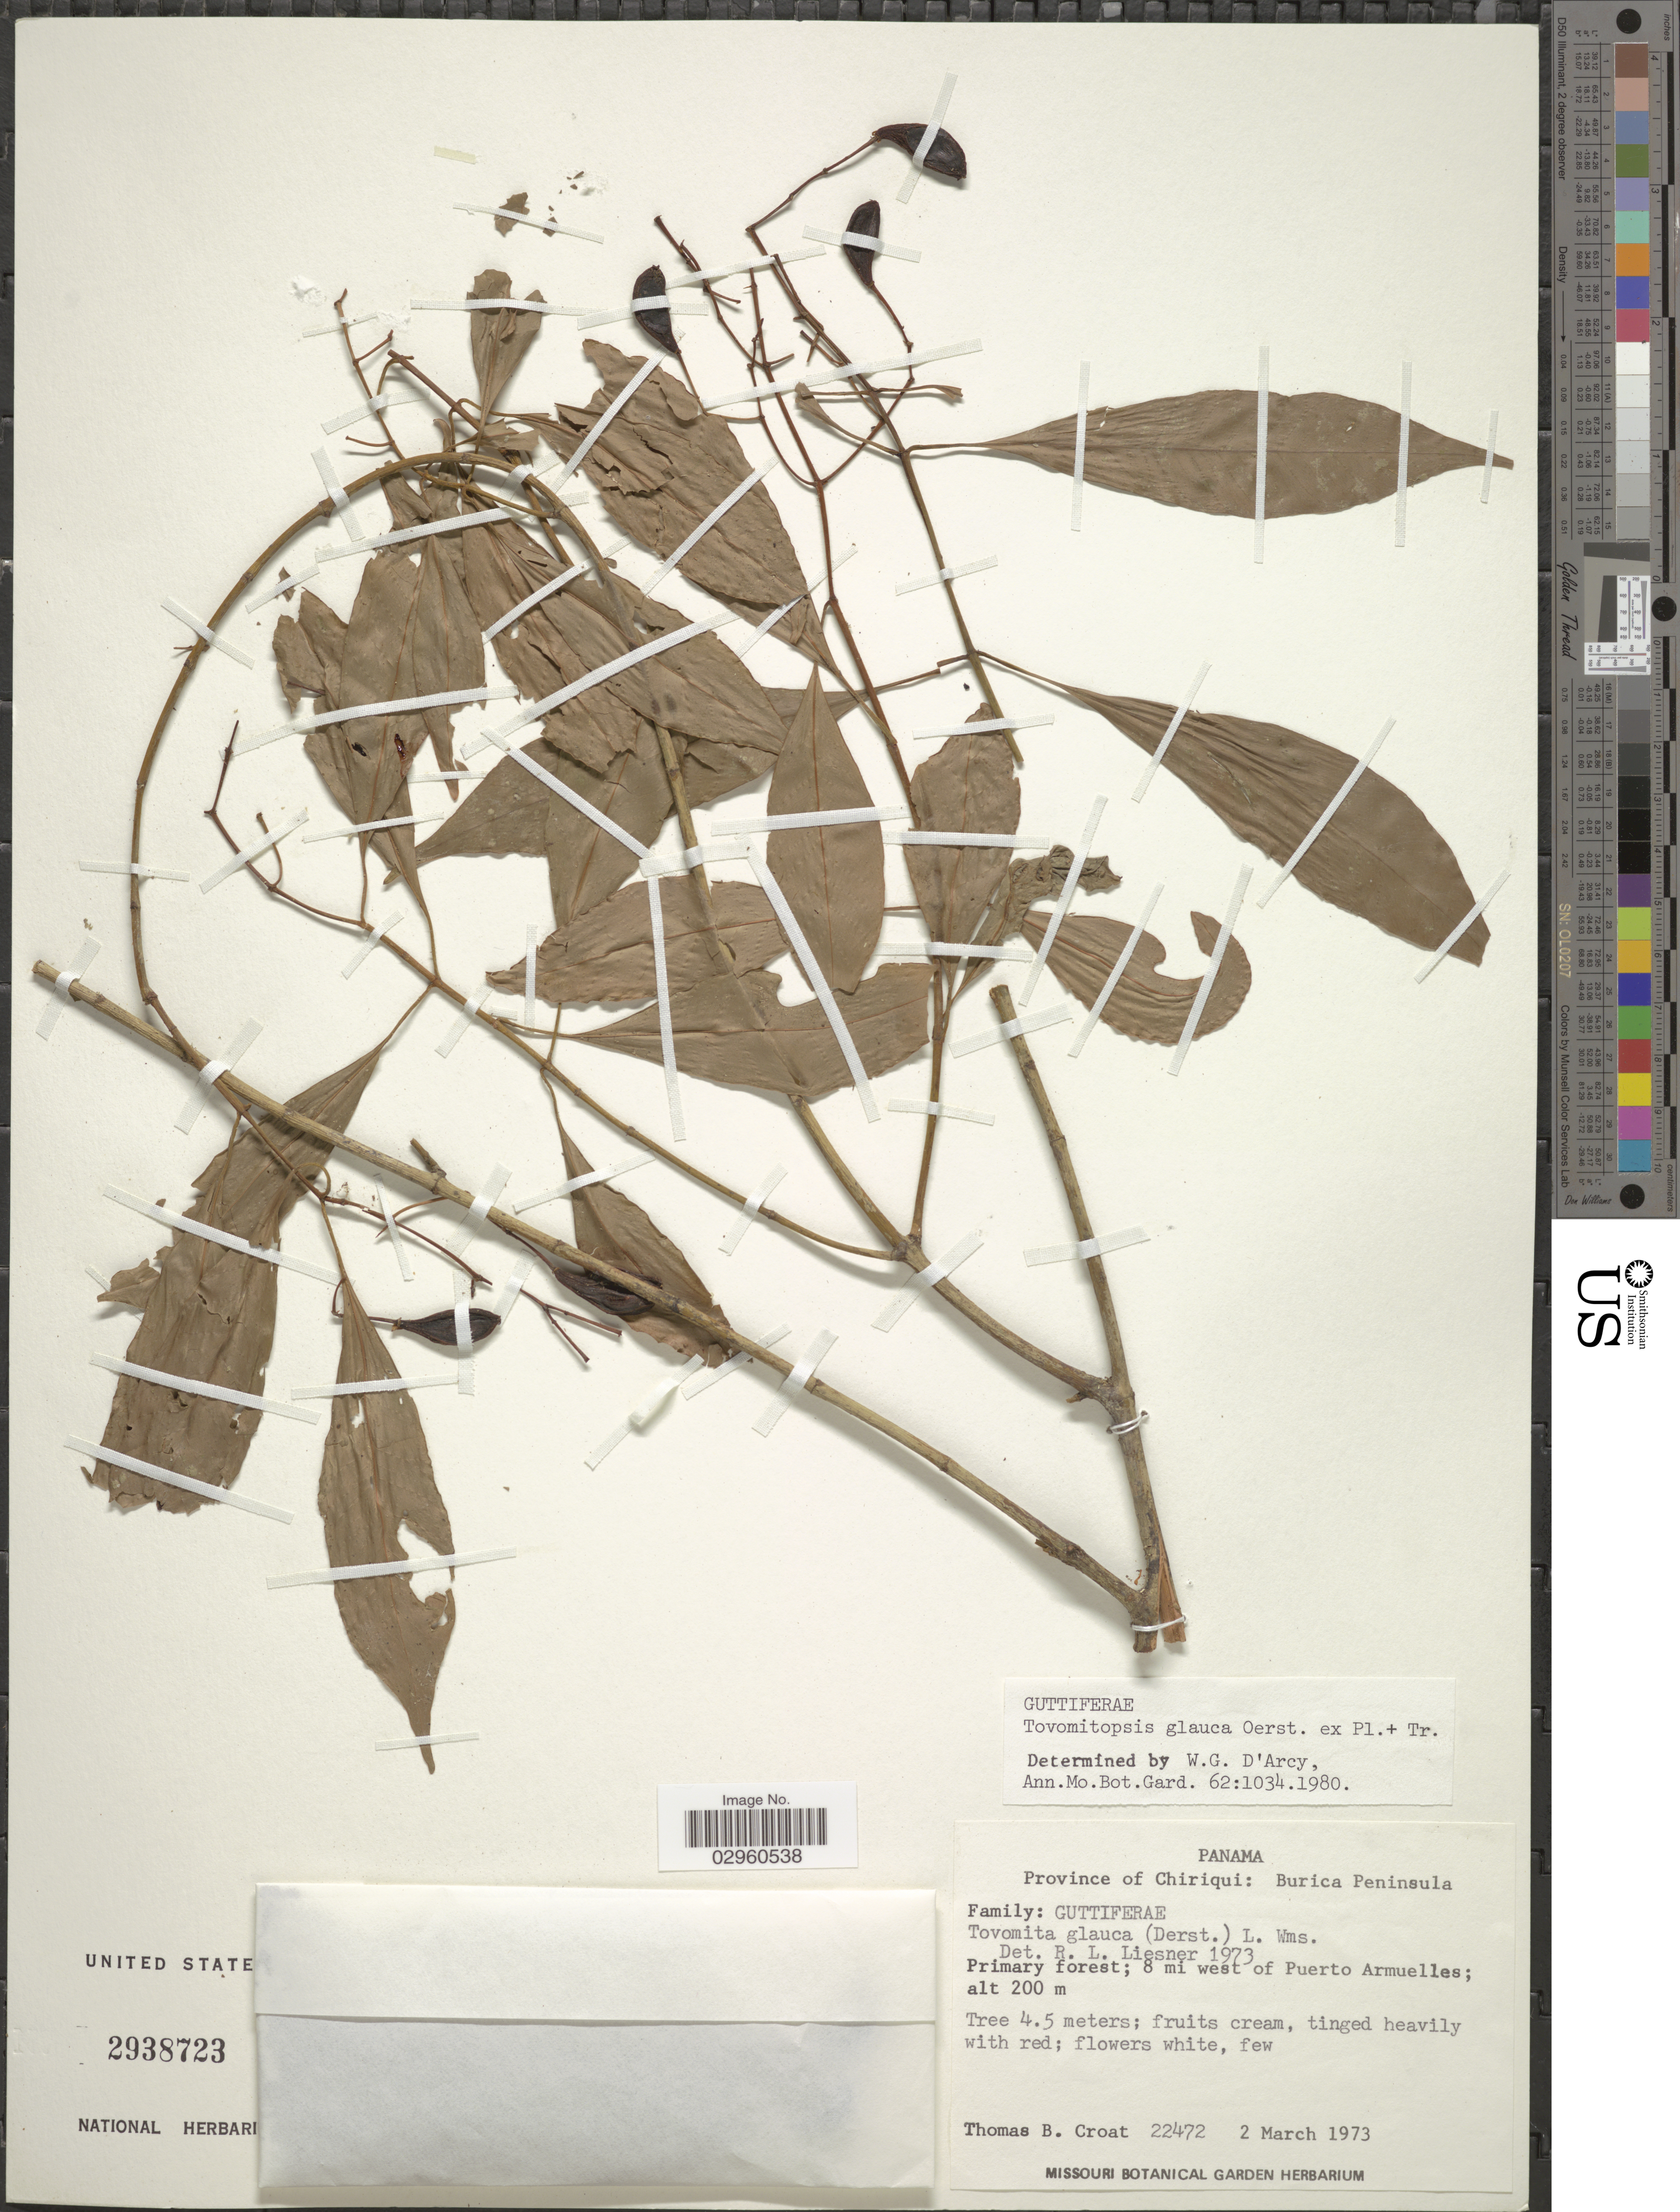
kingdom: Plantae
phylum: Tracheophyta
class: Magnoliopsida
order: Malpighiales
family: Clusiaceae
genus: Chrysochlamys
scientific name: Chrysochlamys glauca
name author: (Oerst. ex Planch. & Triana) Hemsl.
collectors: T. B. Croat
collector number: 22472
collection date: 1973-03-02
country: Panama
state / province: Chiriqui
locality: Province of Chiriqui: Burica Peninsula. Primary forest; 8 mi west of Puerto Armuelles.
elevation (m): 200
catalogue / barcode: US 2938723